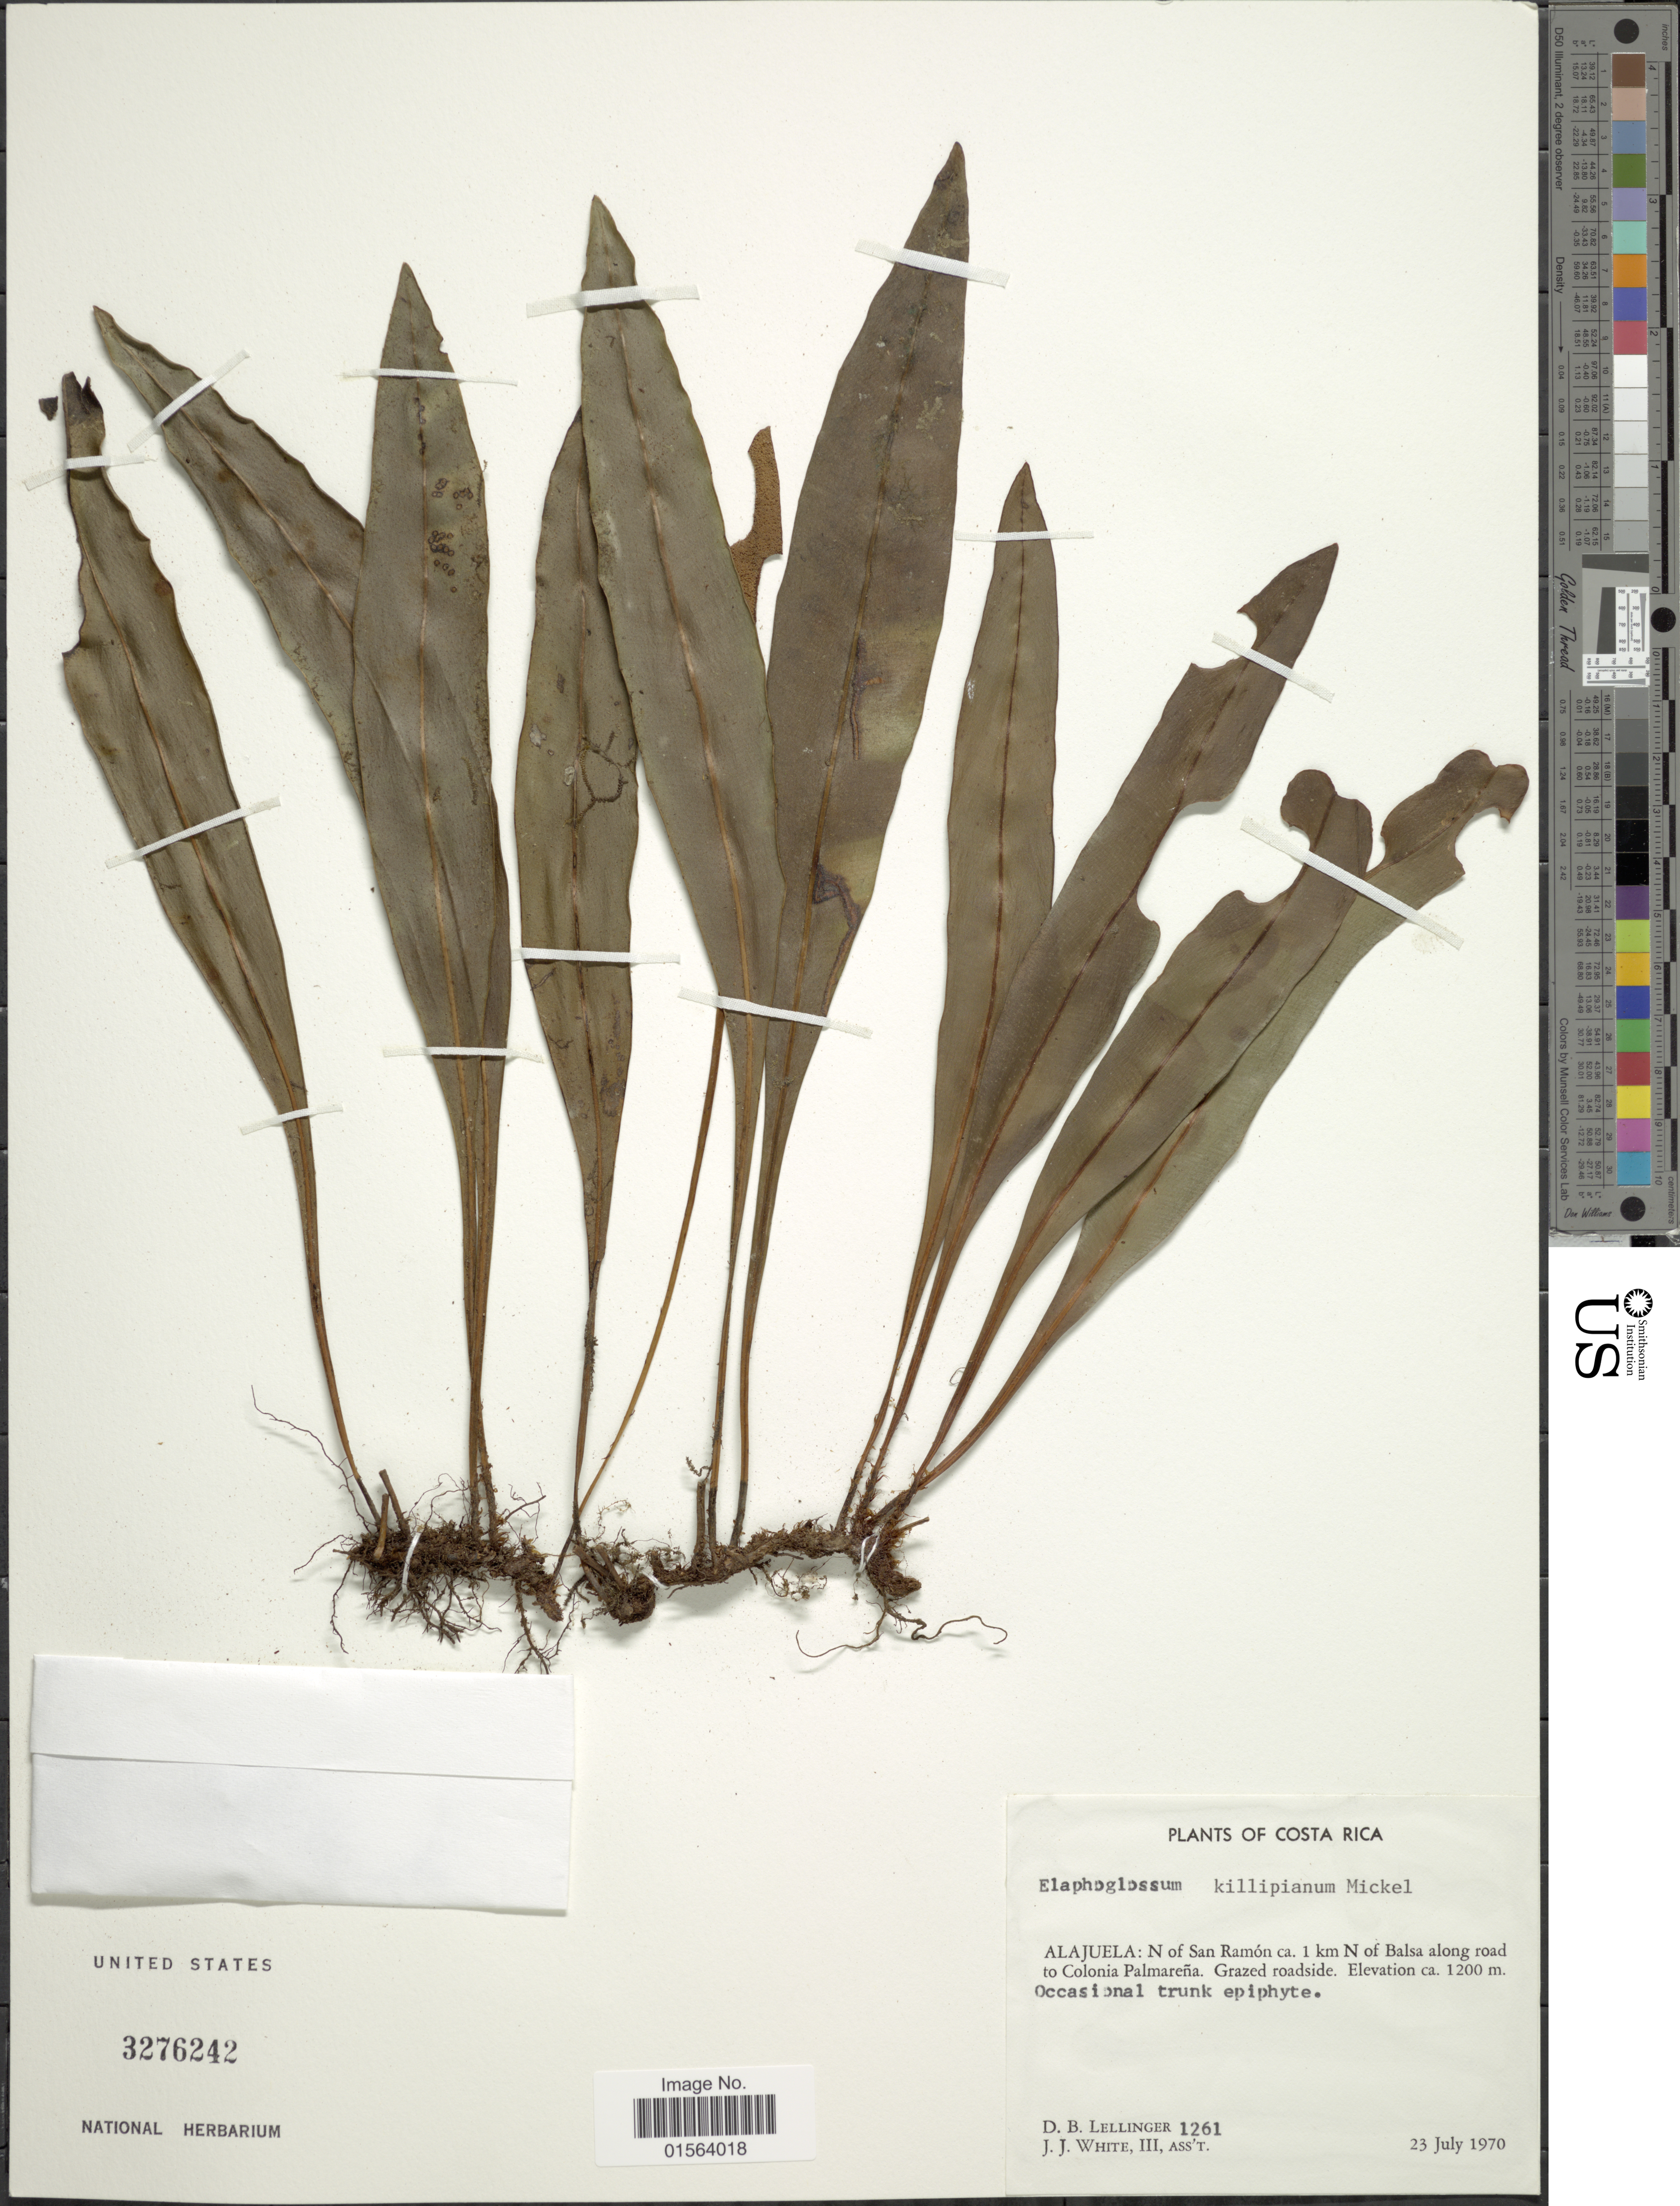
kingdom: Plantae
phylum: Tracheophyta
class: Polypodiopsida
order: Polypodiales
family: Dryopteridaceae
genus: Elaphoglossum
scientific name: Elaphoglossum killipianum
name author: Mickel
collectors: D. B. Lellinger & J. J. White III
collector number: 1261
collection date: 1970-07-23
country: Costa Rica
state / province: Alajuela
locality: Alajuela: N of San Ramon, ca 1 km N of Balsa along road to Colonia Palmarena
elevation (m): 1200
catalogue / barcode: US 3276141